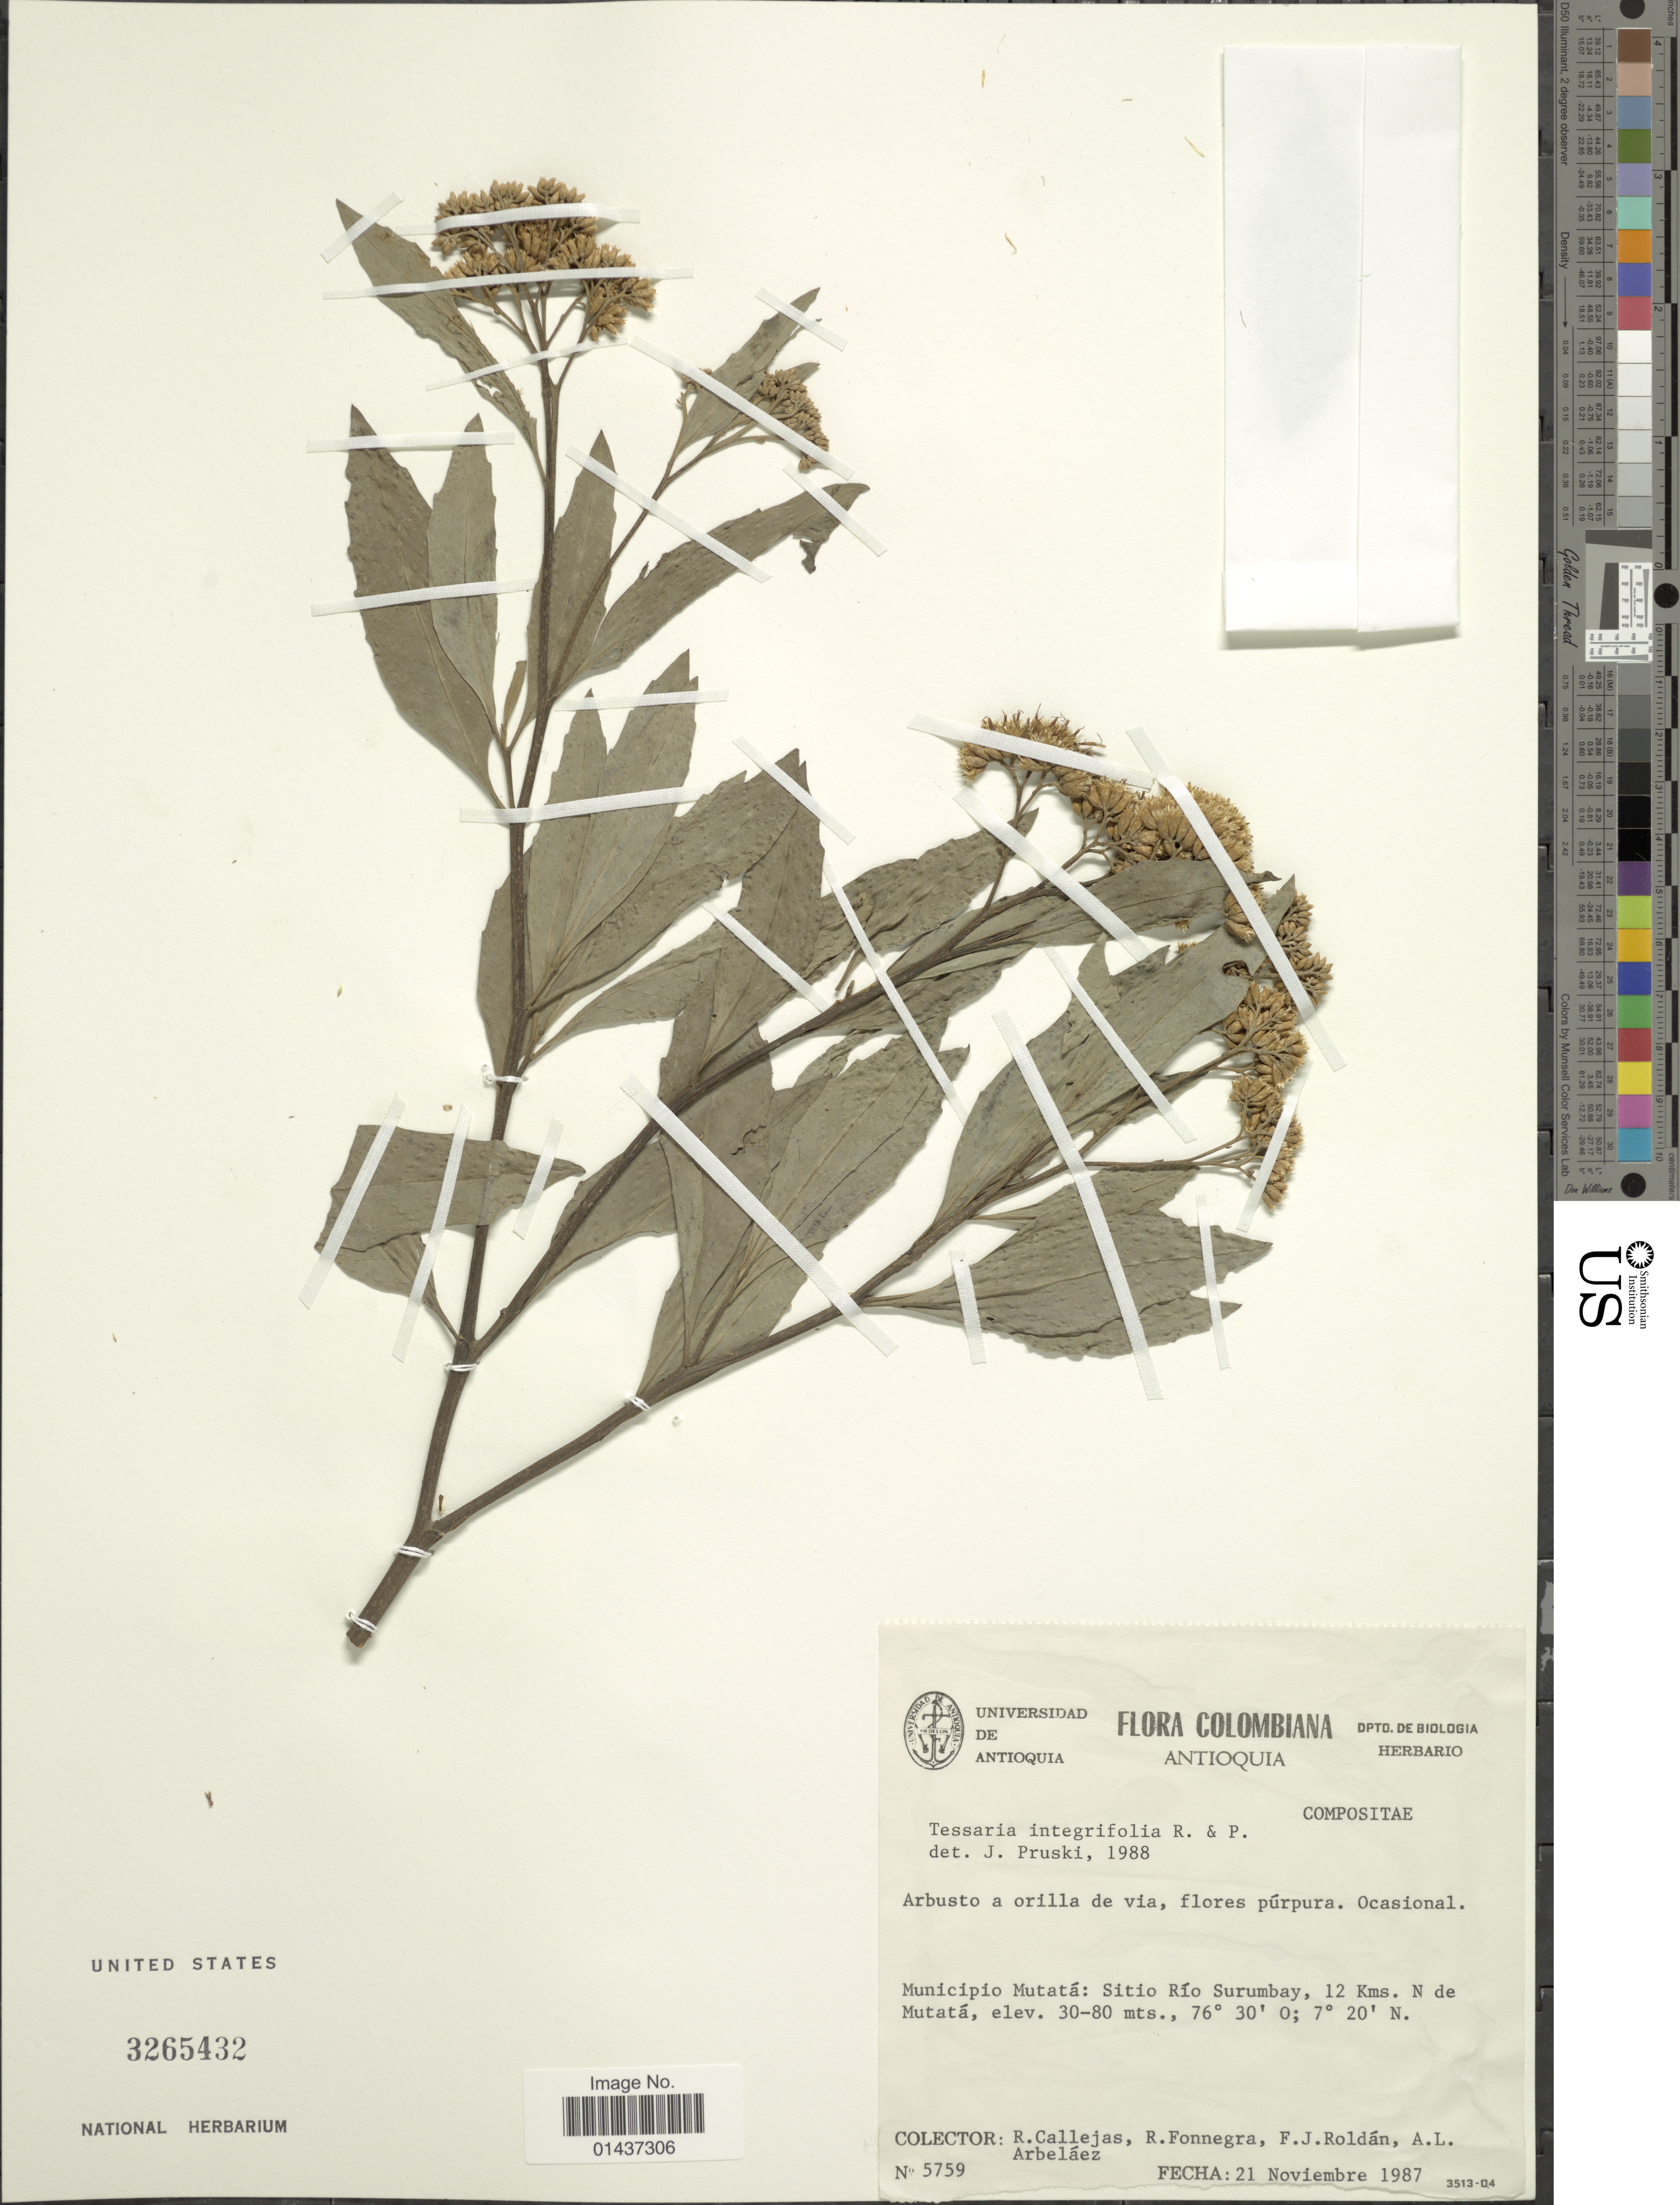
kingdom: Plantae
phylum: Tracheophyta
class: Magnoliopsida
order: Asterales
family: Asteraceae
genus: Tessaria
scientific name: Tessaria integrifolia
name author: Ruiz & Pav.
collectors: R. Callejas, R. Fonnegra, F. J. Roldán & A. Arbeláez Alvarez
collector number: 5759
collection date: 1987-11-21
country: Colombia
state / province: Antioquia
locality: Municipio Mutat;a: Sitio Río Surumbay, 12 Kms N de Mutatá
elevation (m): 30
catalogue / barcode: US 3265432